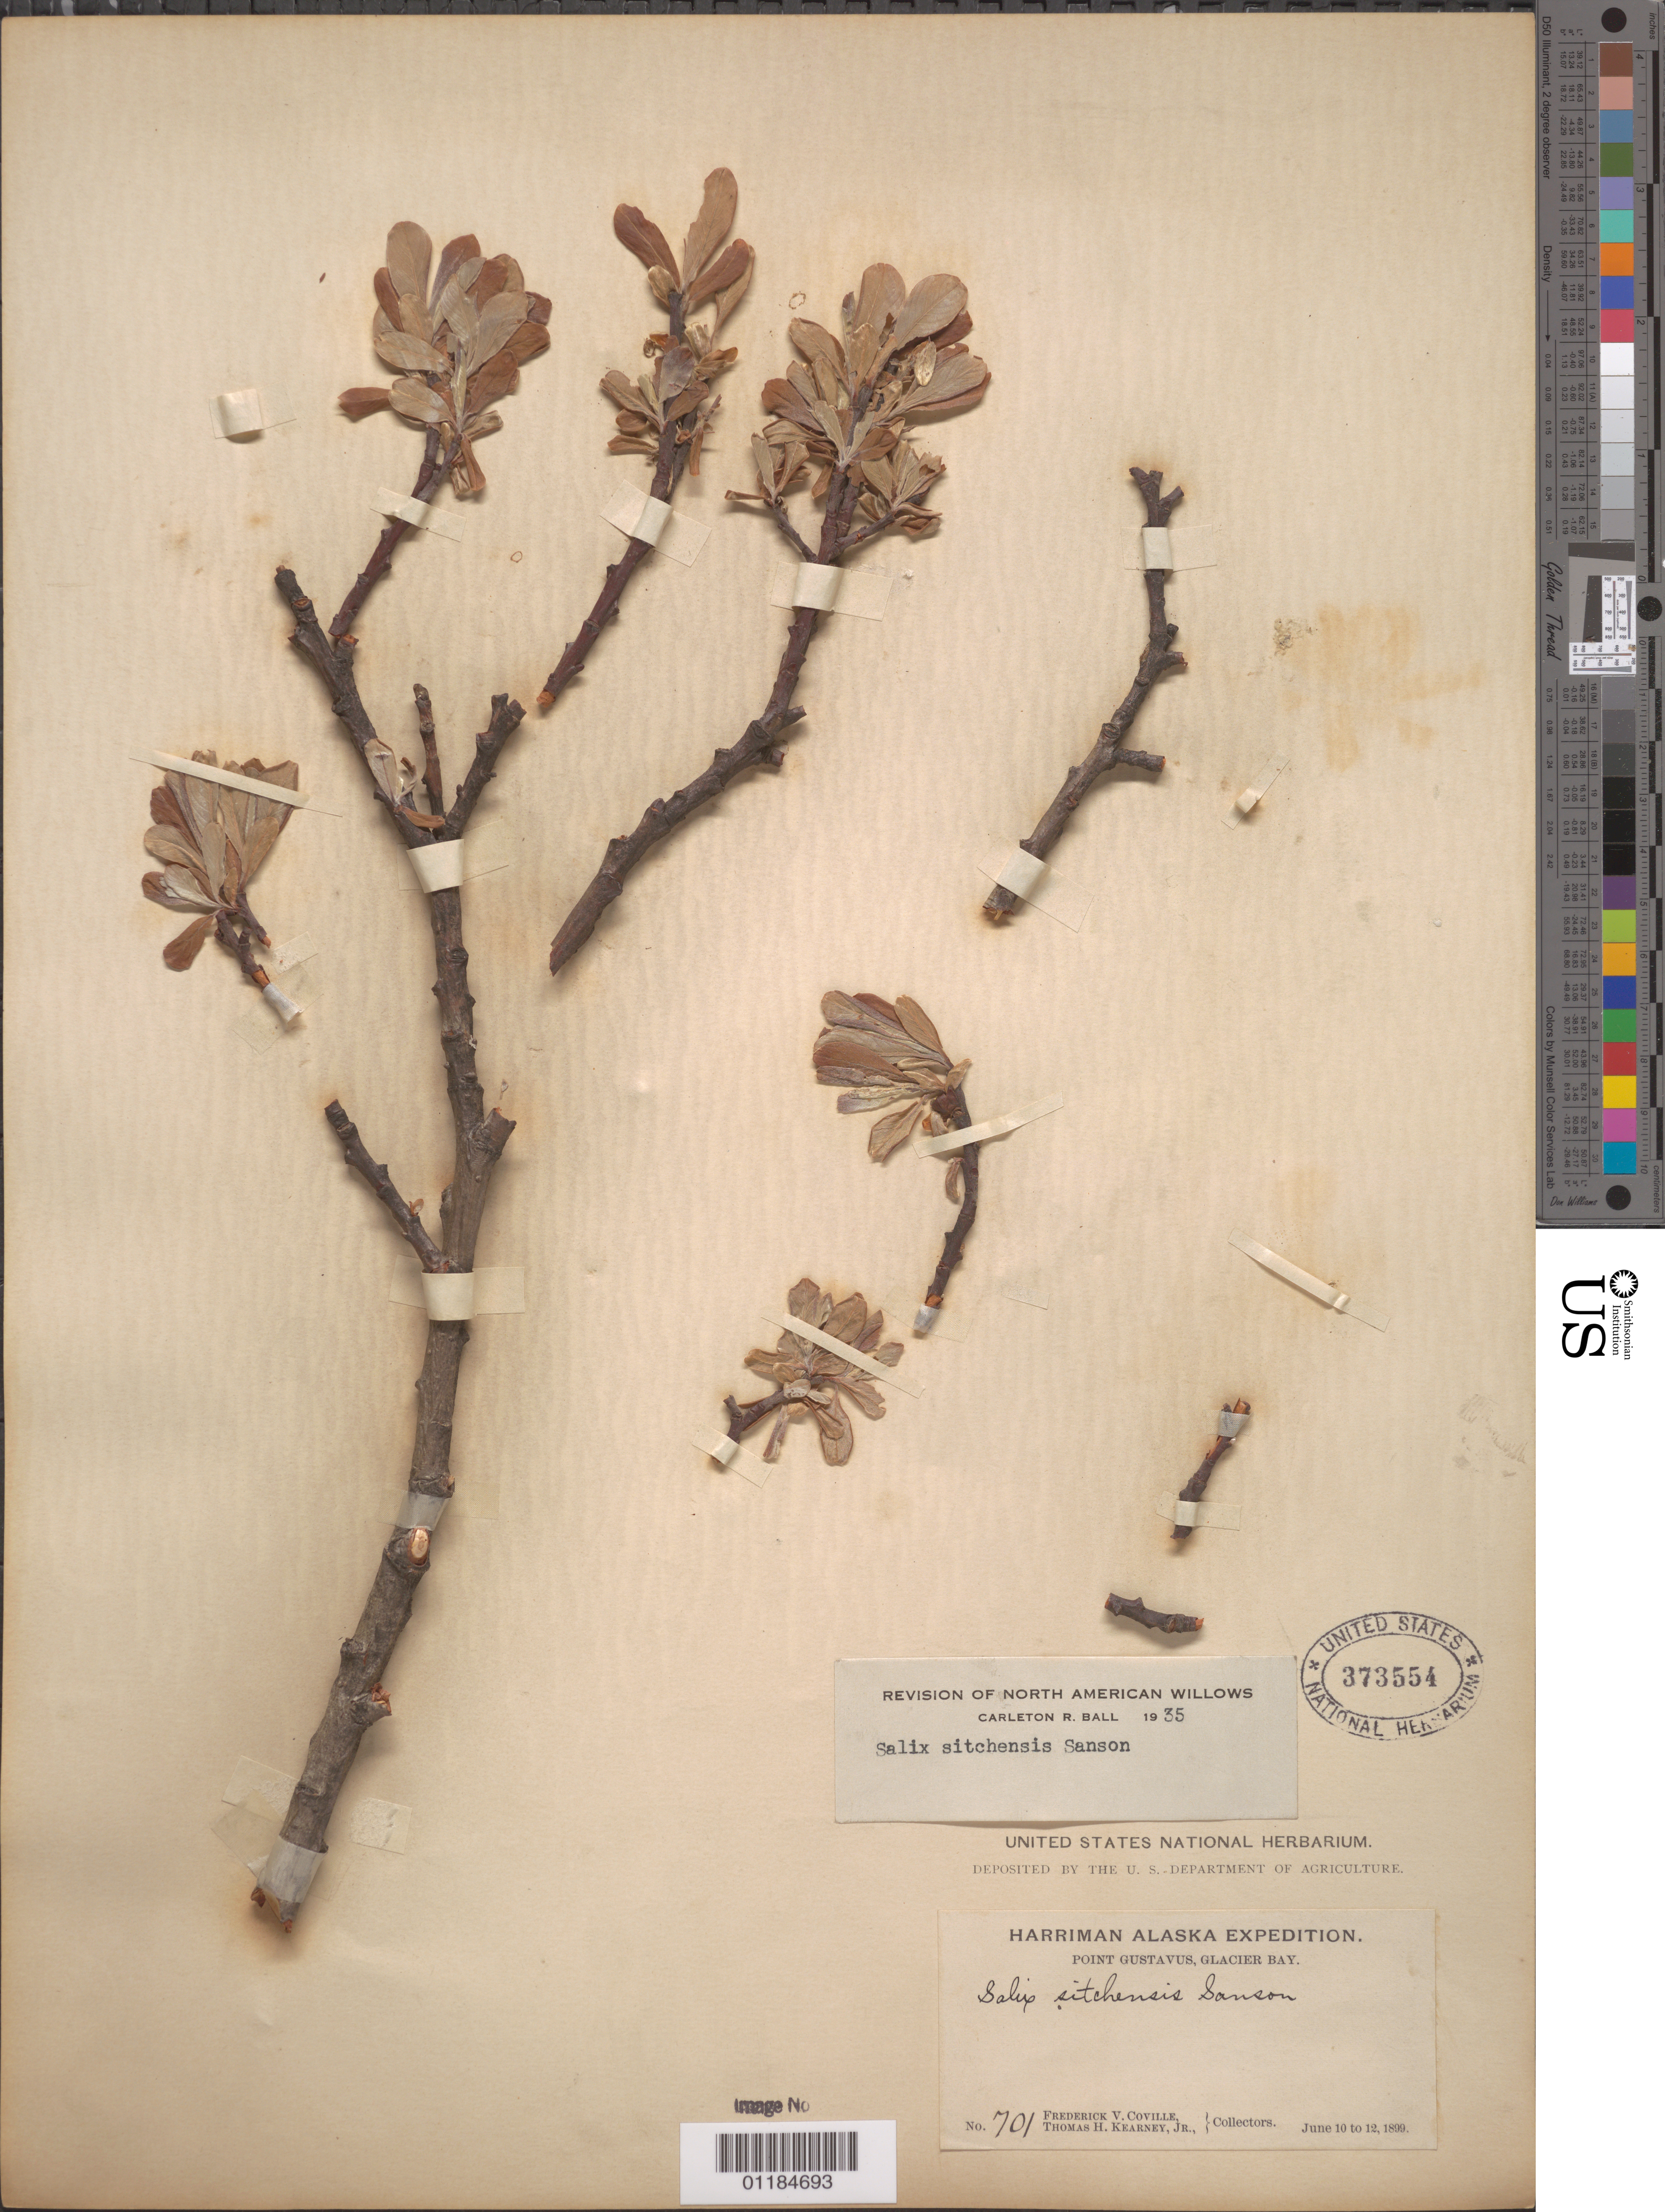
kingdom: Plantae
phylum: Tracheophyta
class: Magnoliopsida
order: Malpighiales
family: Salicaceae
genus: Salix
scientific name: Salix sitchensis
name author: Sanson ex Bong.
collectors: F. V. Coville & T. H. Kearney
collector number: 701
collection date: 1899-06-10/1899-06-12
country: United States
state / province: Alaska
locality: Point Gustavus, Glacier Bay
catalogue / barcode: US 373554